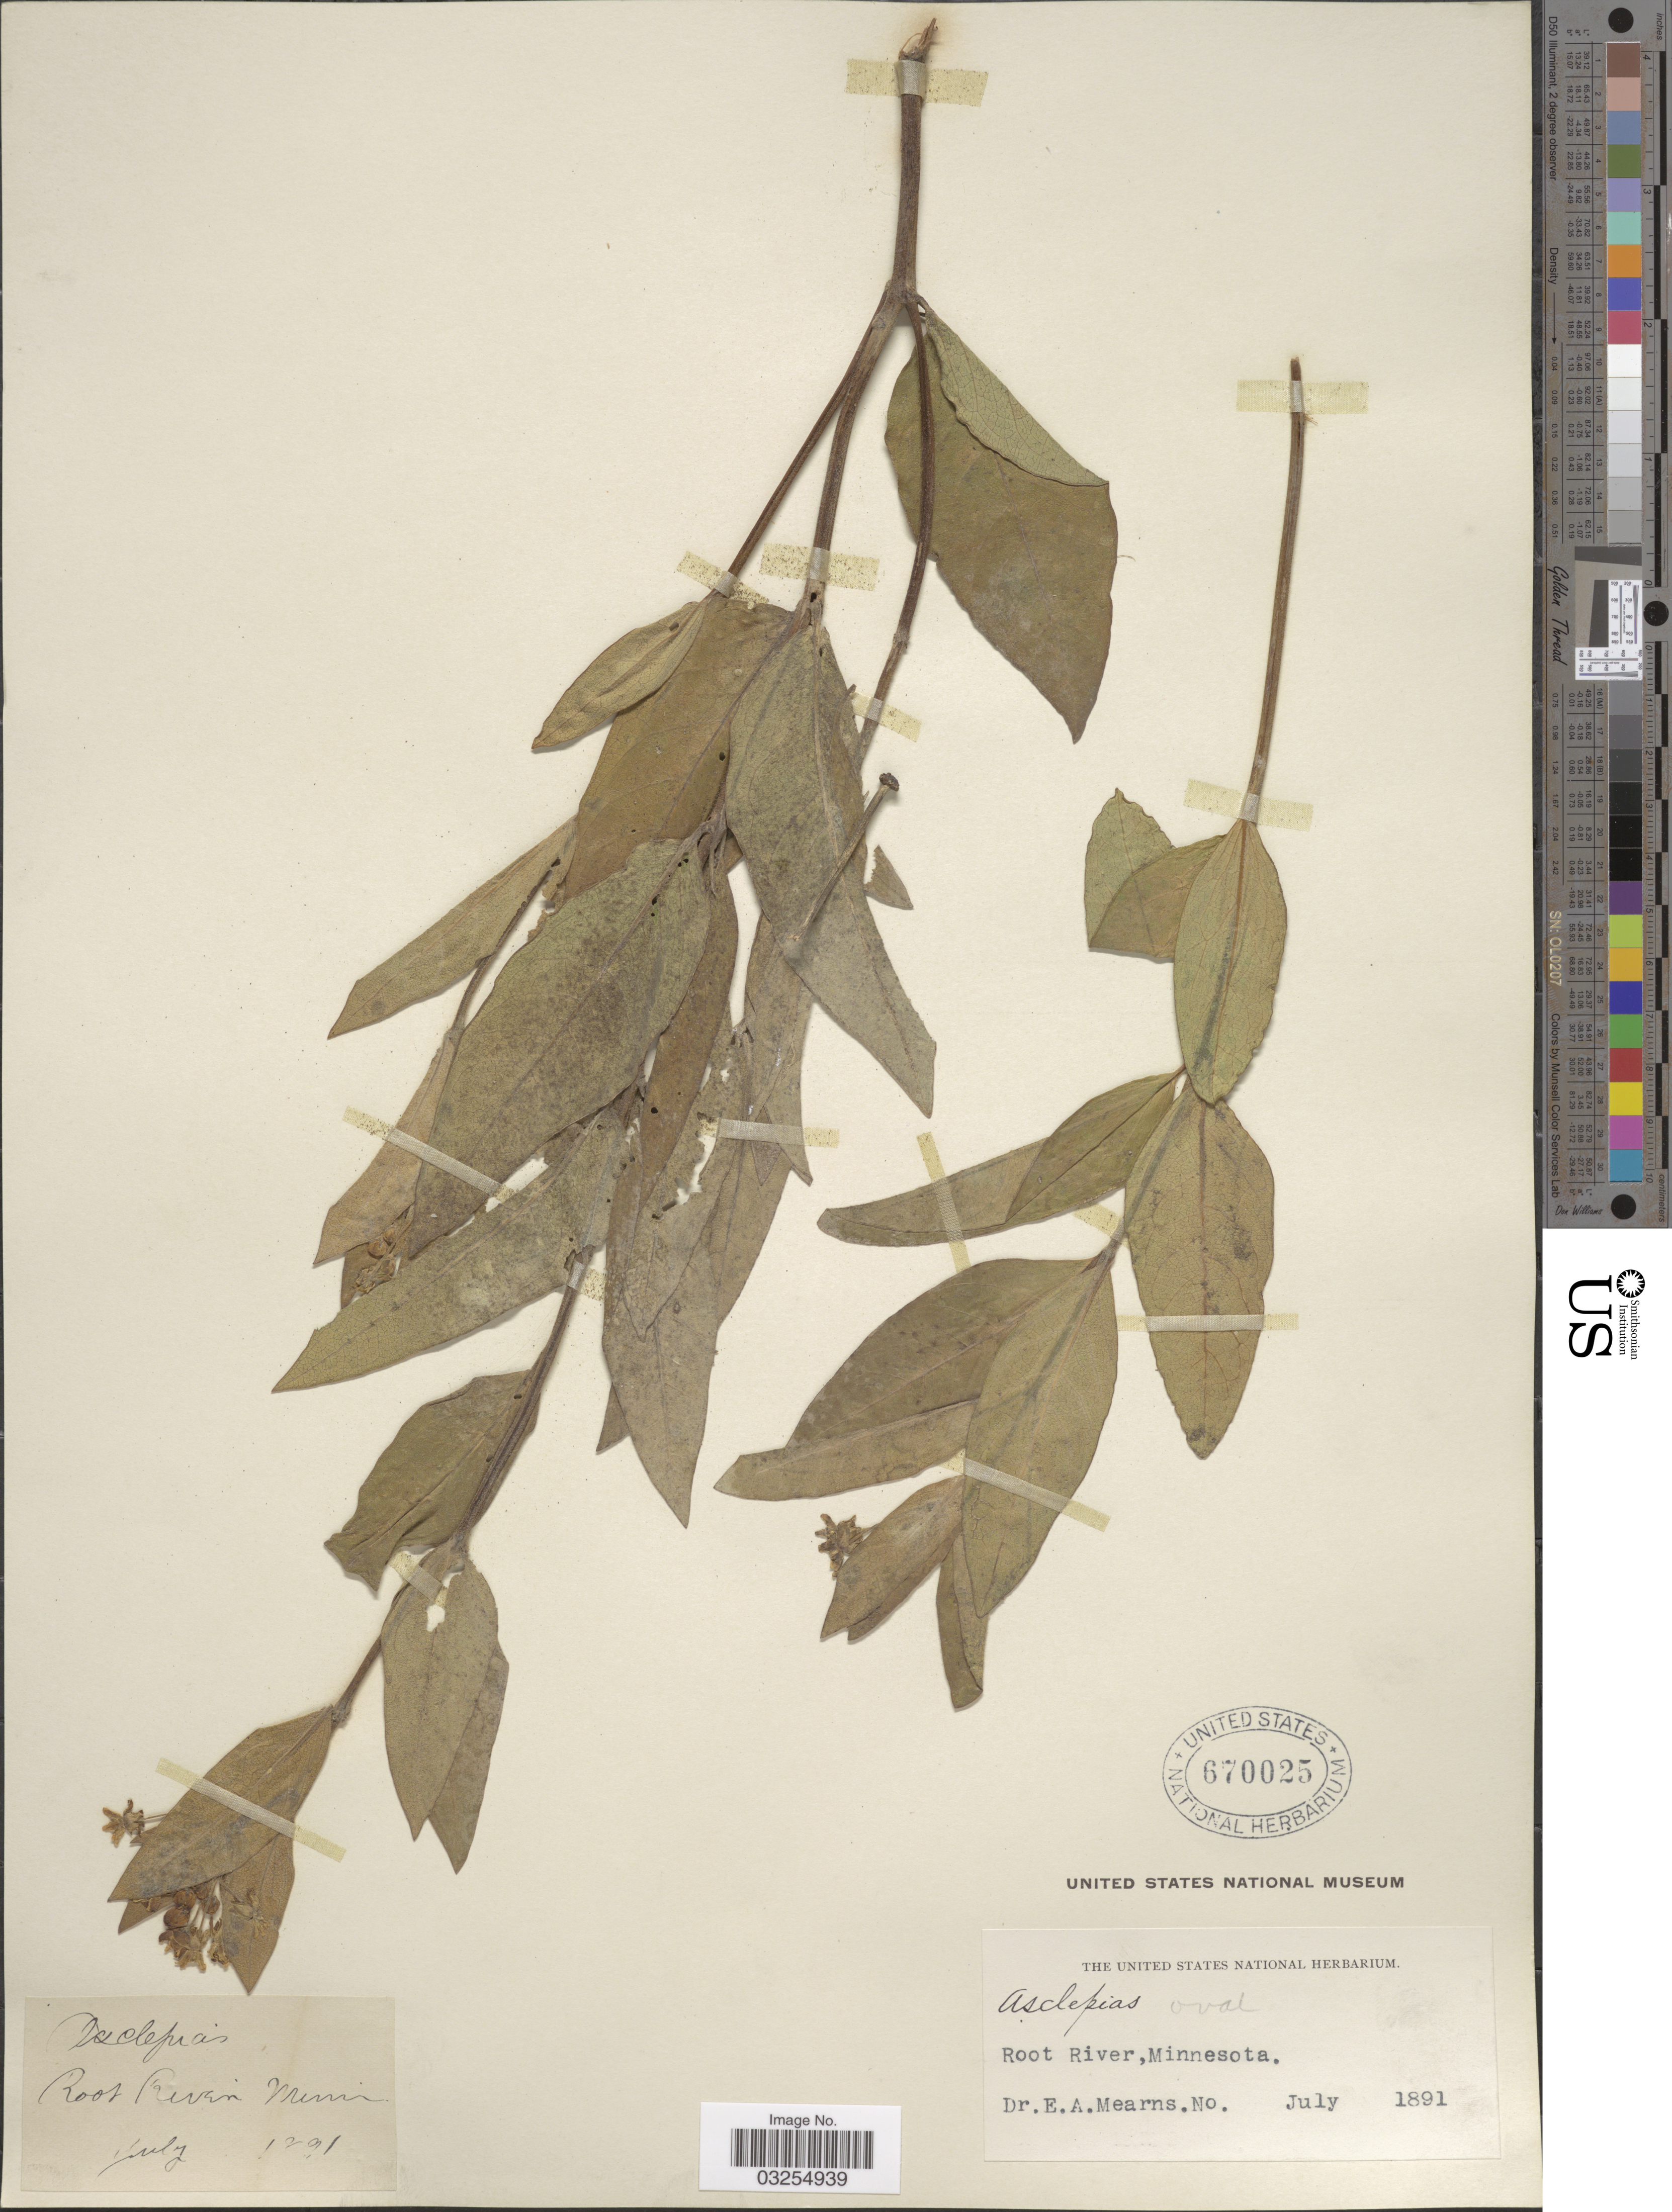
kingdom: Plantae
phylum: Tracheophyta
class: Magnoliopsida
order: Gentianales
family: Apocynaceae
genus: Asclepias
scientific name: Asclepias ovalifolia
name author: Decne.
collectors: E. A. Mearns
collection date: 1891-07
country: United States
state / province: Minnesota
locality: Root River.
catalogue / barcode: US 670025